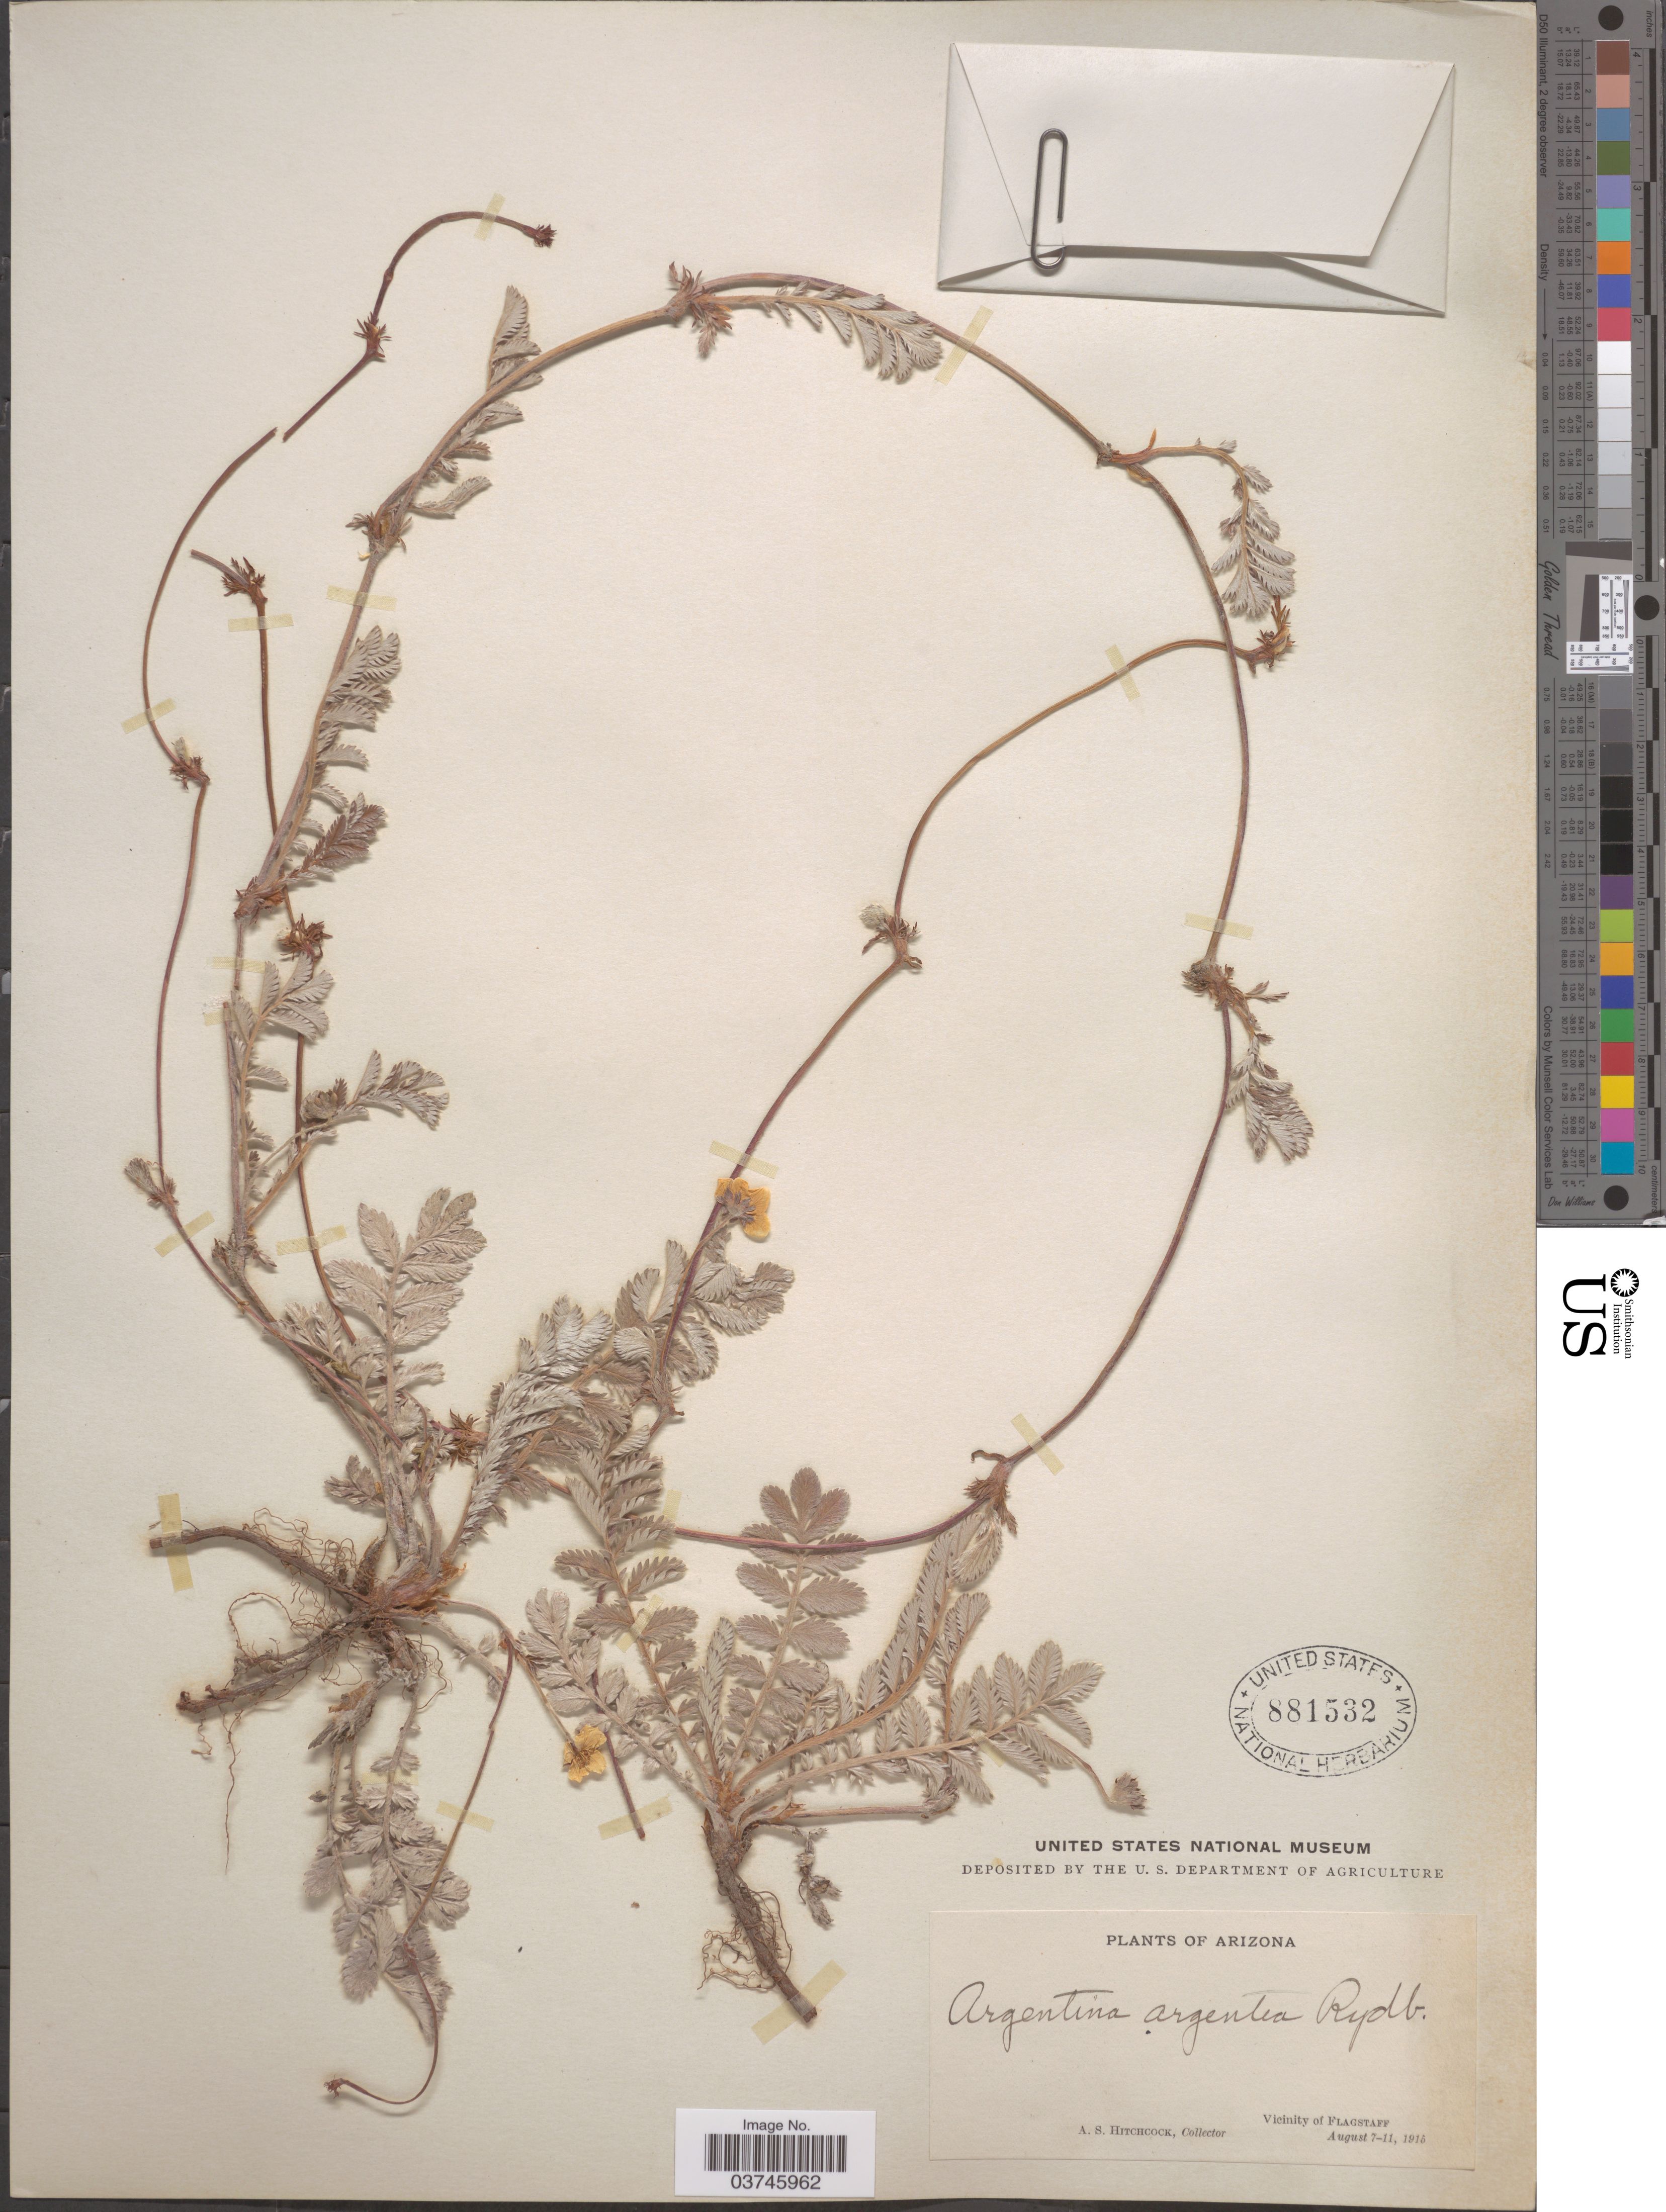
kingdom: Plantae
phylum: Tracheophyta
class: Magnoliopsida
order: Rosales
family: Rosaceae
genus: Argentina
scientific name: Argentina anserina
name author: (L.) Rydb.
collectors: A. S. Hitchcock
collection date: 1915-08-07/1915-08-11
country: United States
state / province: Arizona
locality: Vicinity of Flagstaff.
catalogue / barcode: US 881532